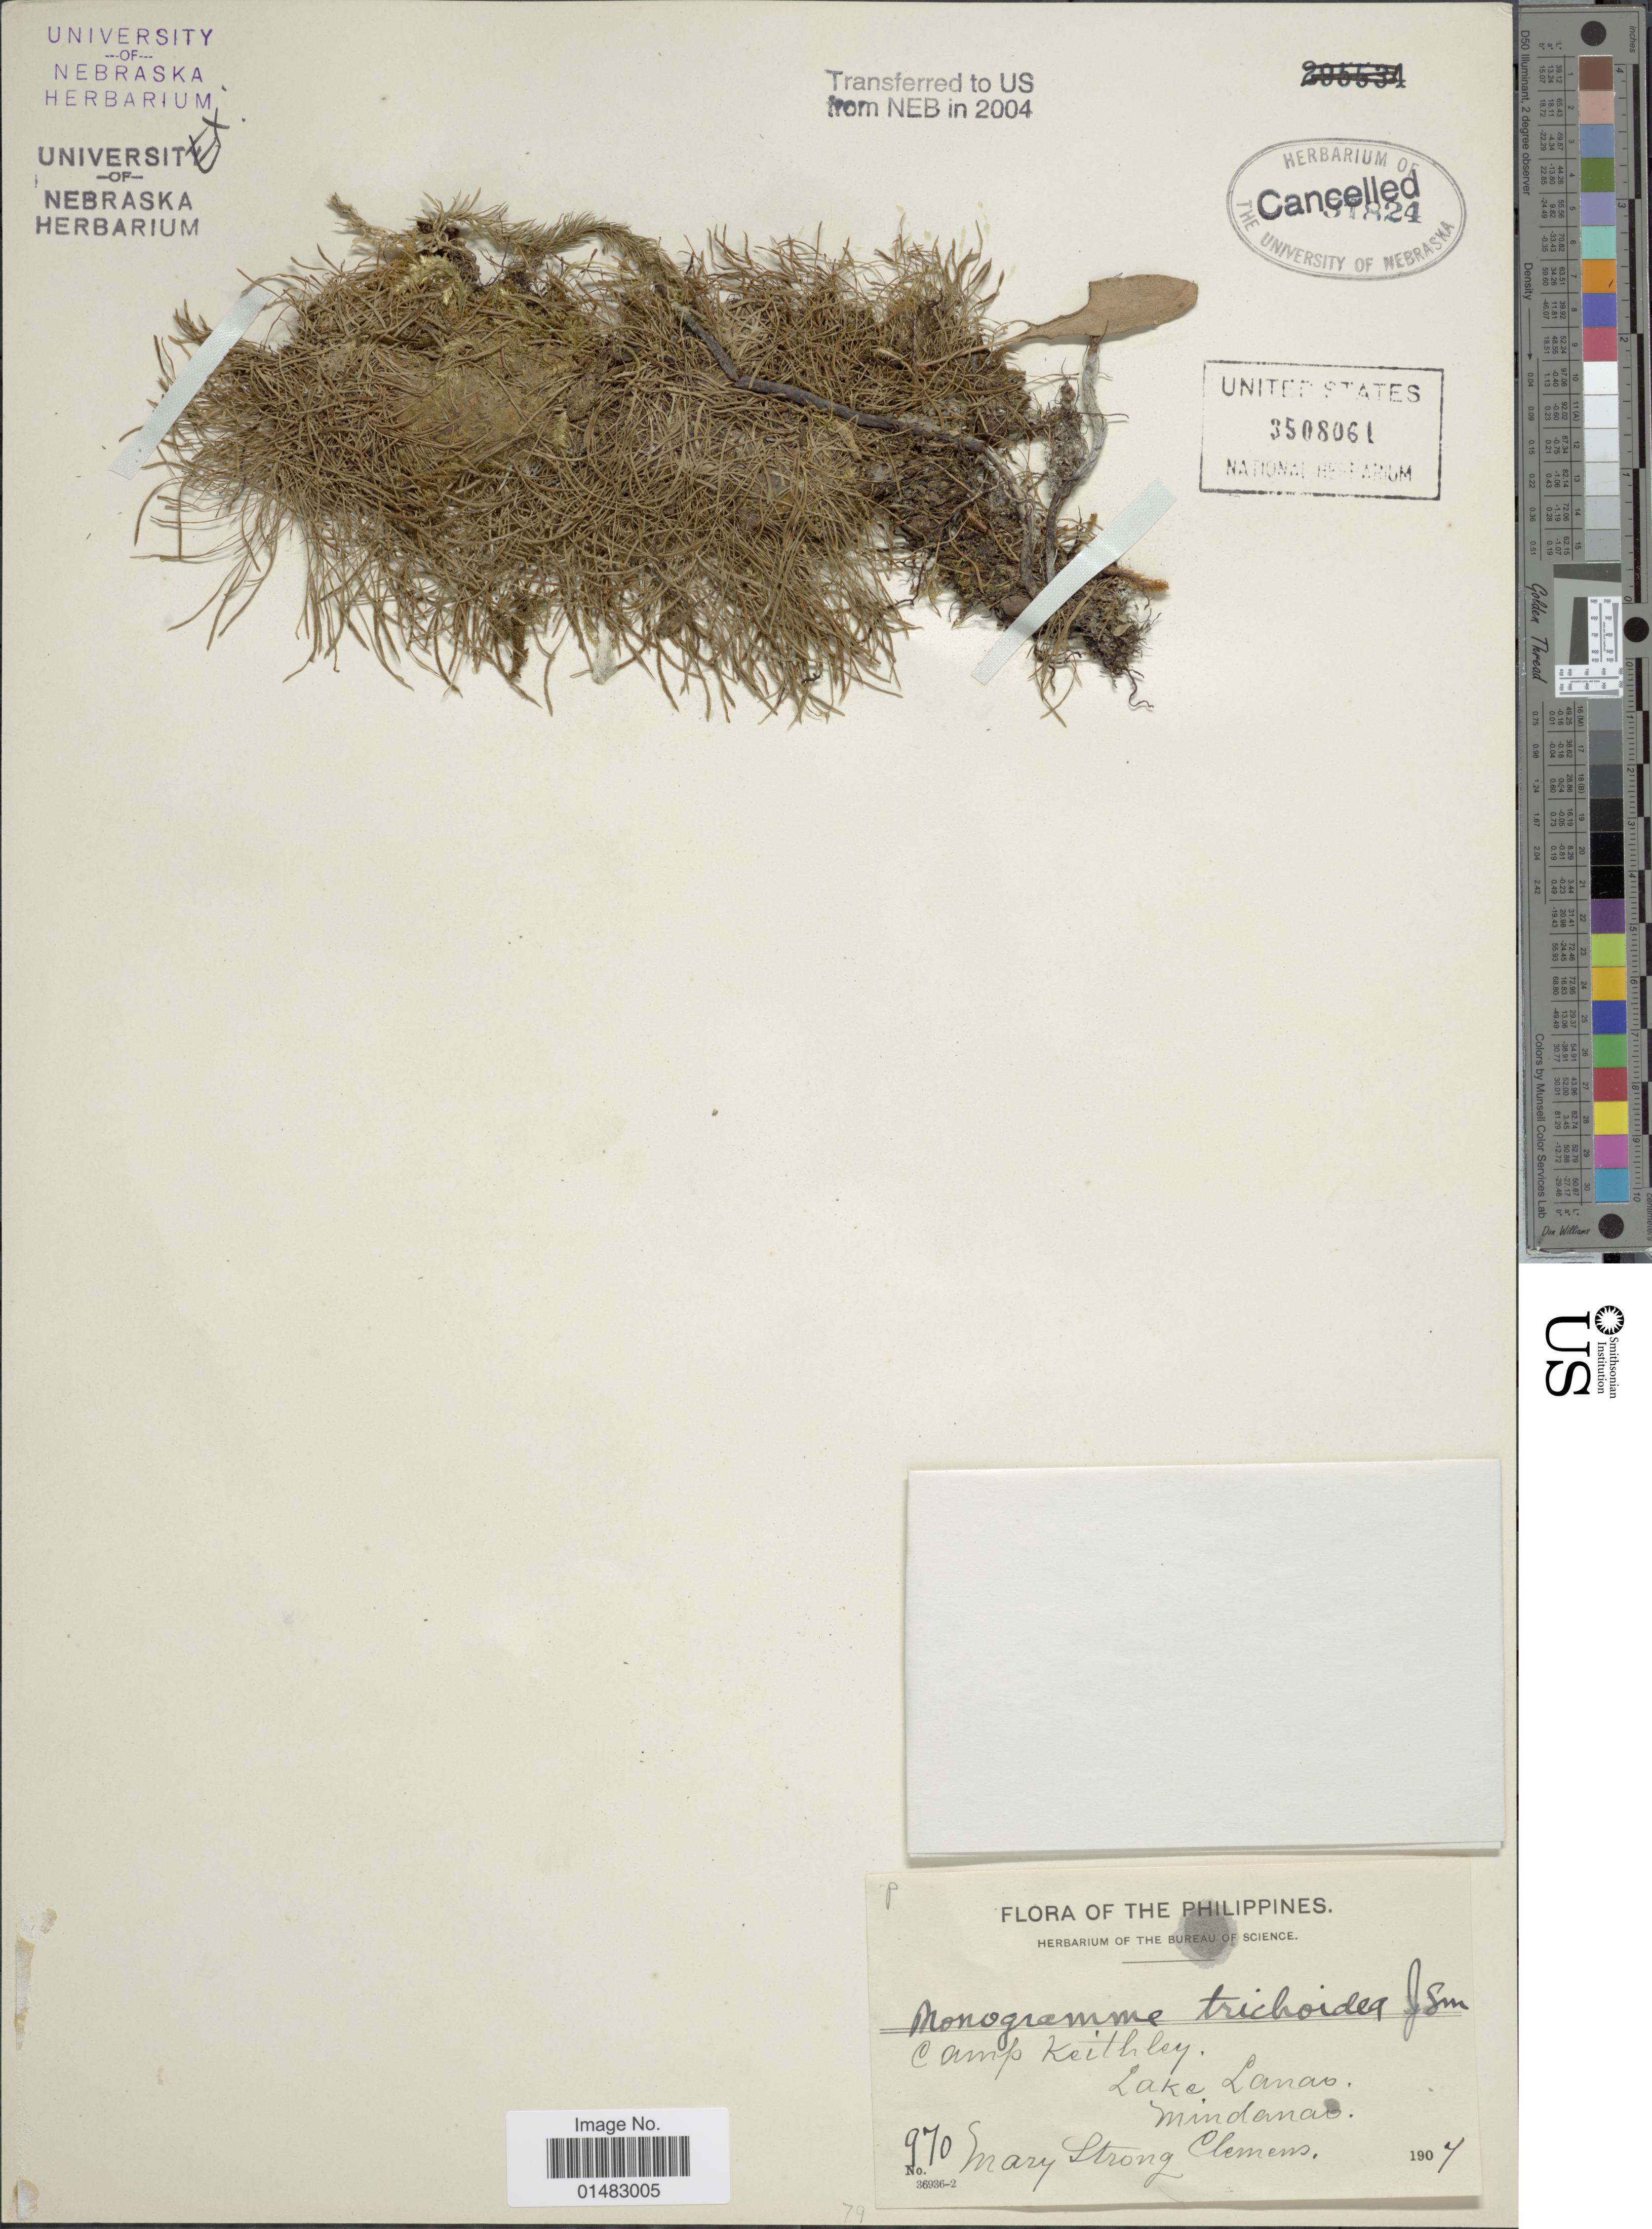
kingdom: Plantae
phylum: Tracheophyta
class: Polypodiopsida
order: Polypodiales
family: Pteridaceae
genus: Monogramma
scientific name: Monogramma trichoidea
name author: (Fée) Hook. & Baker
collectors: M. S. Clemens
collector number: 970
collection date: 1907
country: Philippines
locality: Camp Keithley, Lake Lanao, Mindanao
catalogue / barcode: US 3508061